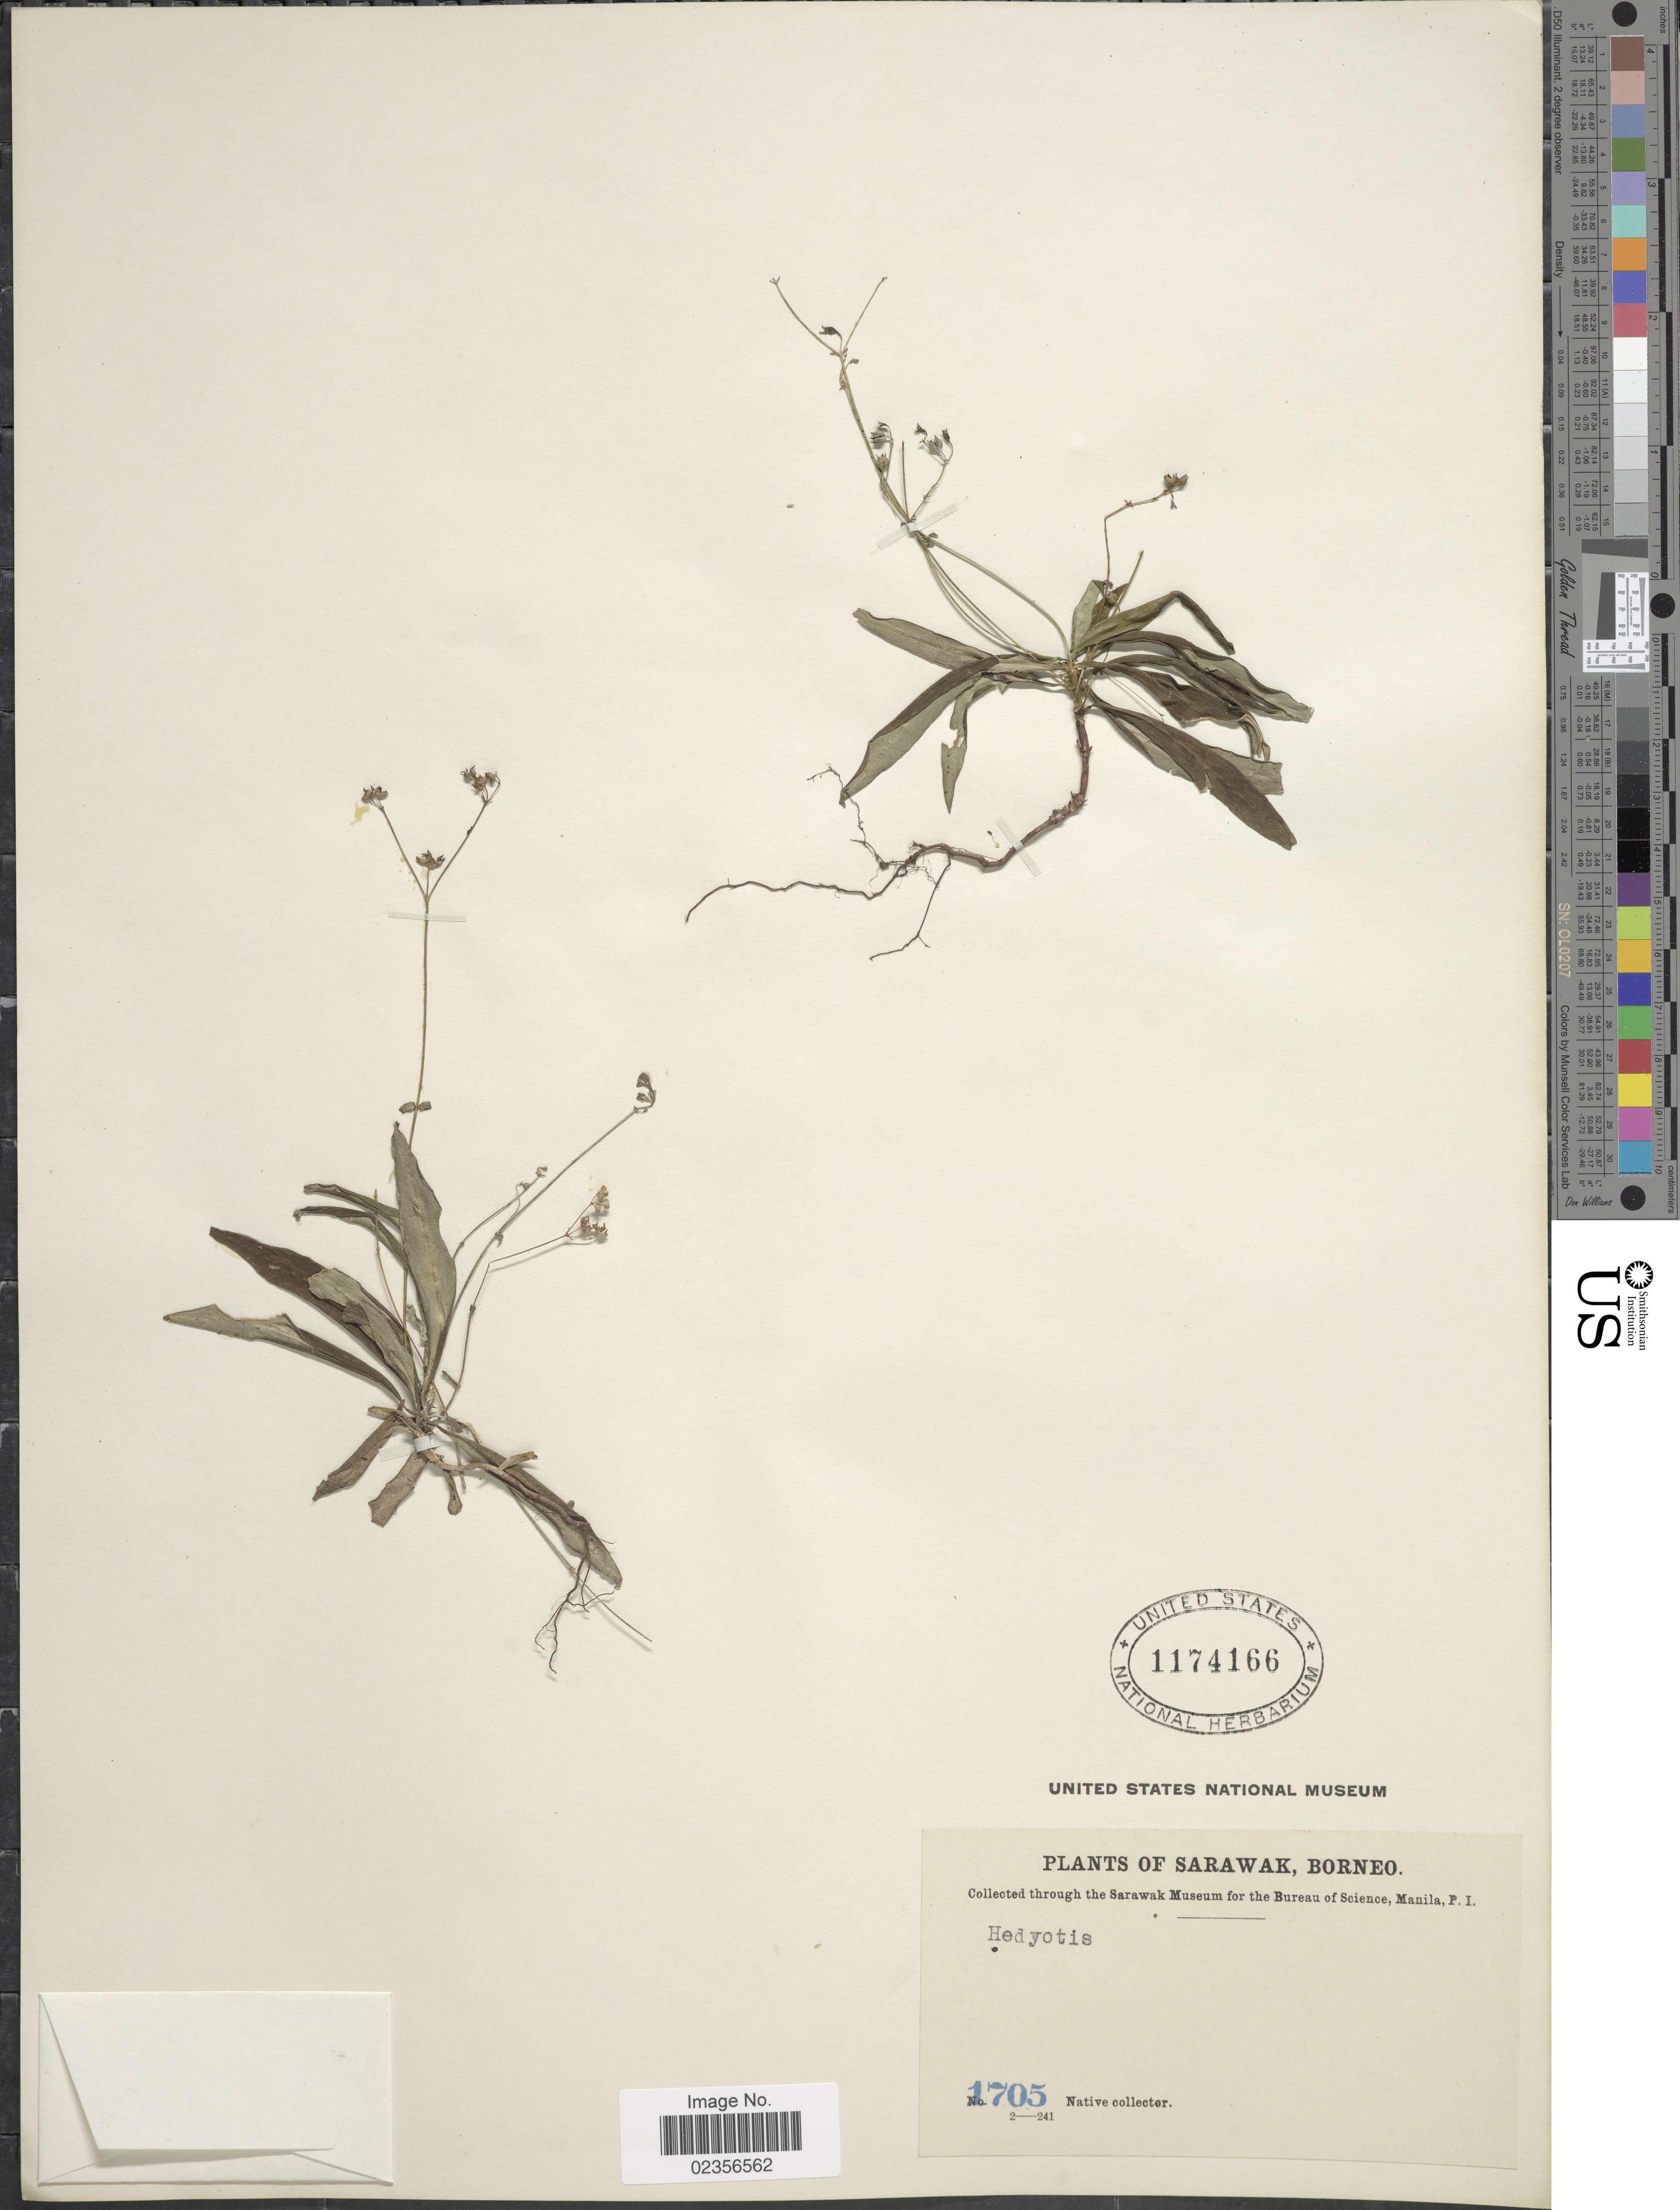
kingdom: Plantae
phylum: Tracheophyta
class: Magnoliopsida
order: Gentianales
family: Rubiaceae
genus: Hedyotis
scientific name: Hedyotis sp.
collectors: Native collector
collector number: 1705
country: Malaysia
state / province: Sarawak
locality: Borneo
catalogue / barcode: US 1174166